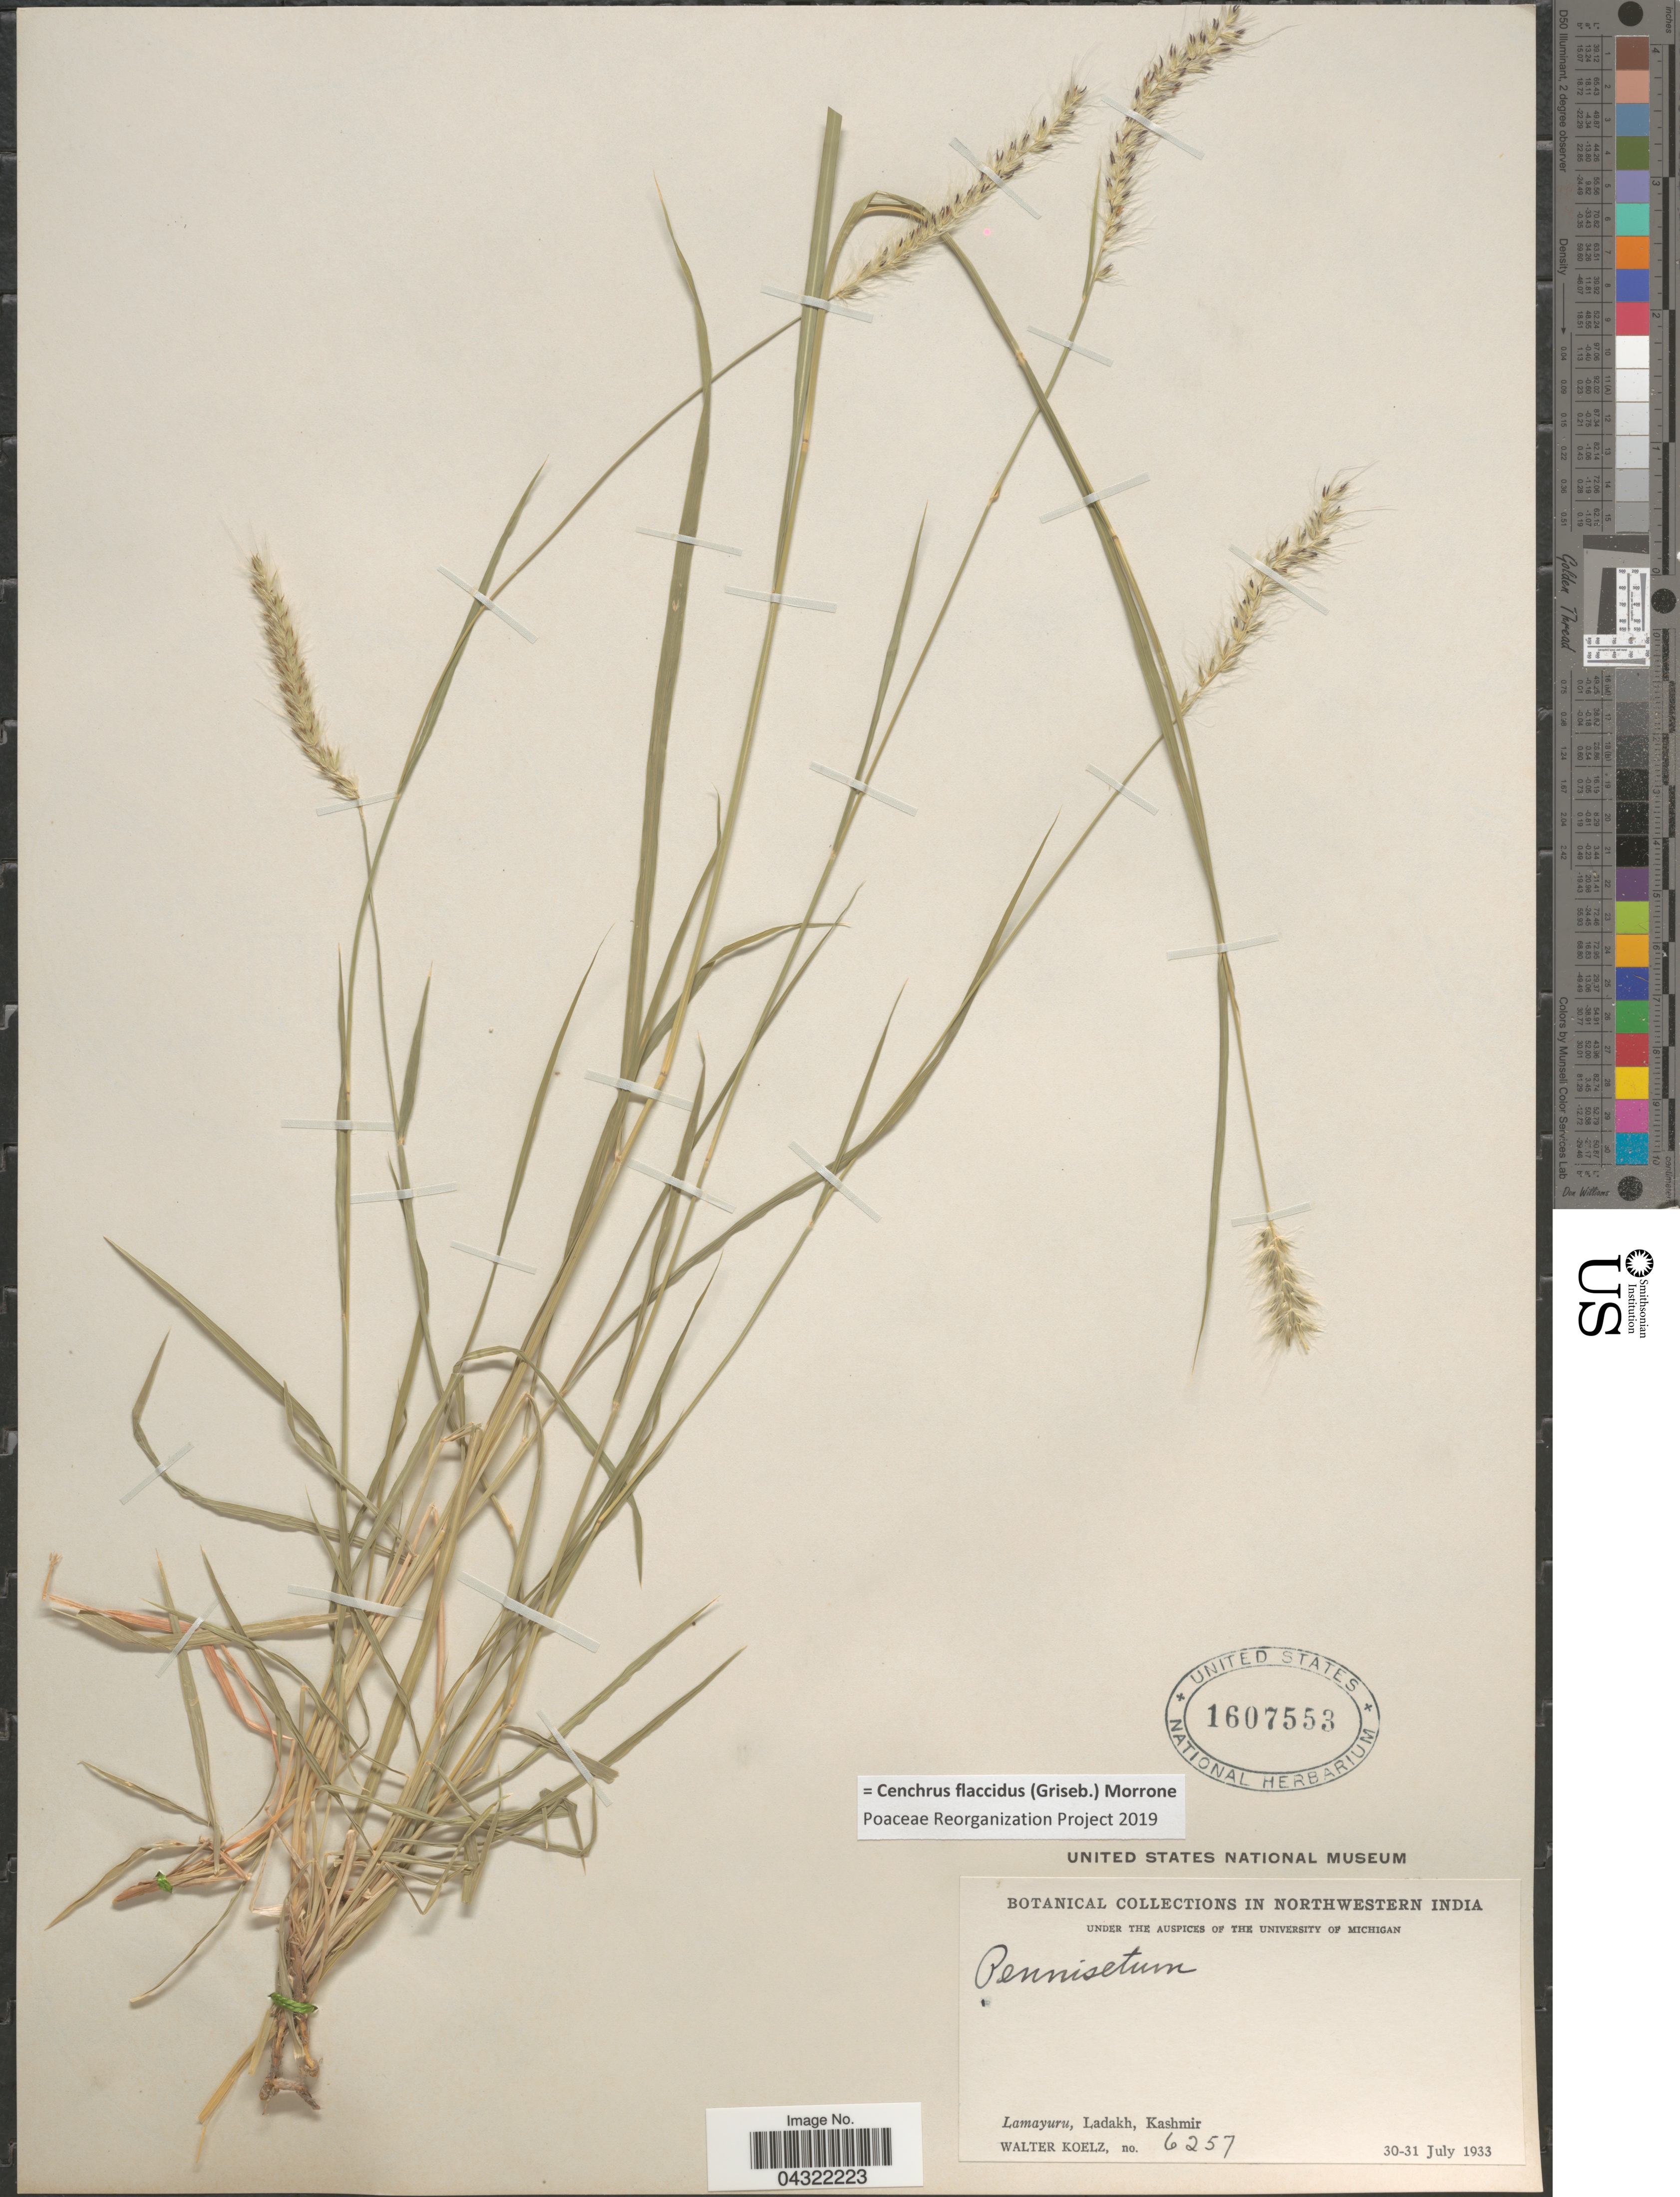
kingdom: Plantae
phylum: Tracheophyta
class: Liliopsida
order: Poales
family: Poaceae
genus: Cenchrus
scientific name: Cenchrus flaccidus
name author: (Griseb.) Morrone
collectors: W. N. Koelz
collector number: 6257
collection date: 1933-07-30/1933-07-31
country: India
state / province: Jammu and Kashmir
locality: Northwestern India. Lamayuru, Ladakh, Kashmir.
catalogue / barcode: US 1607553